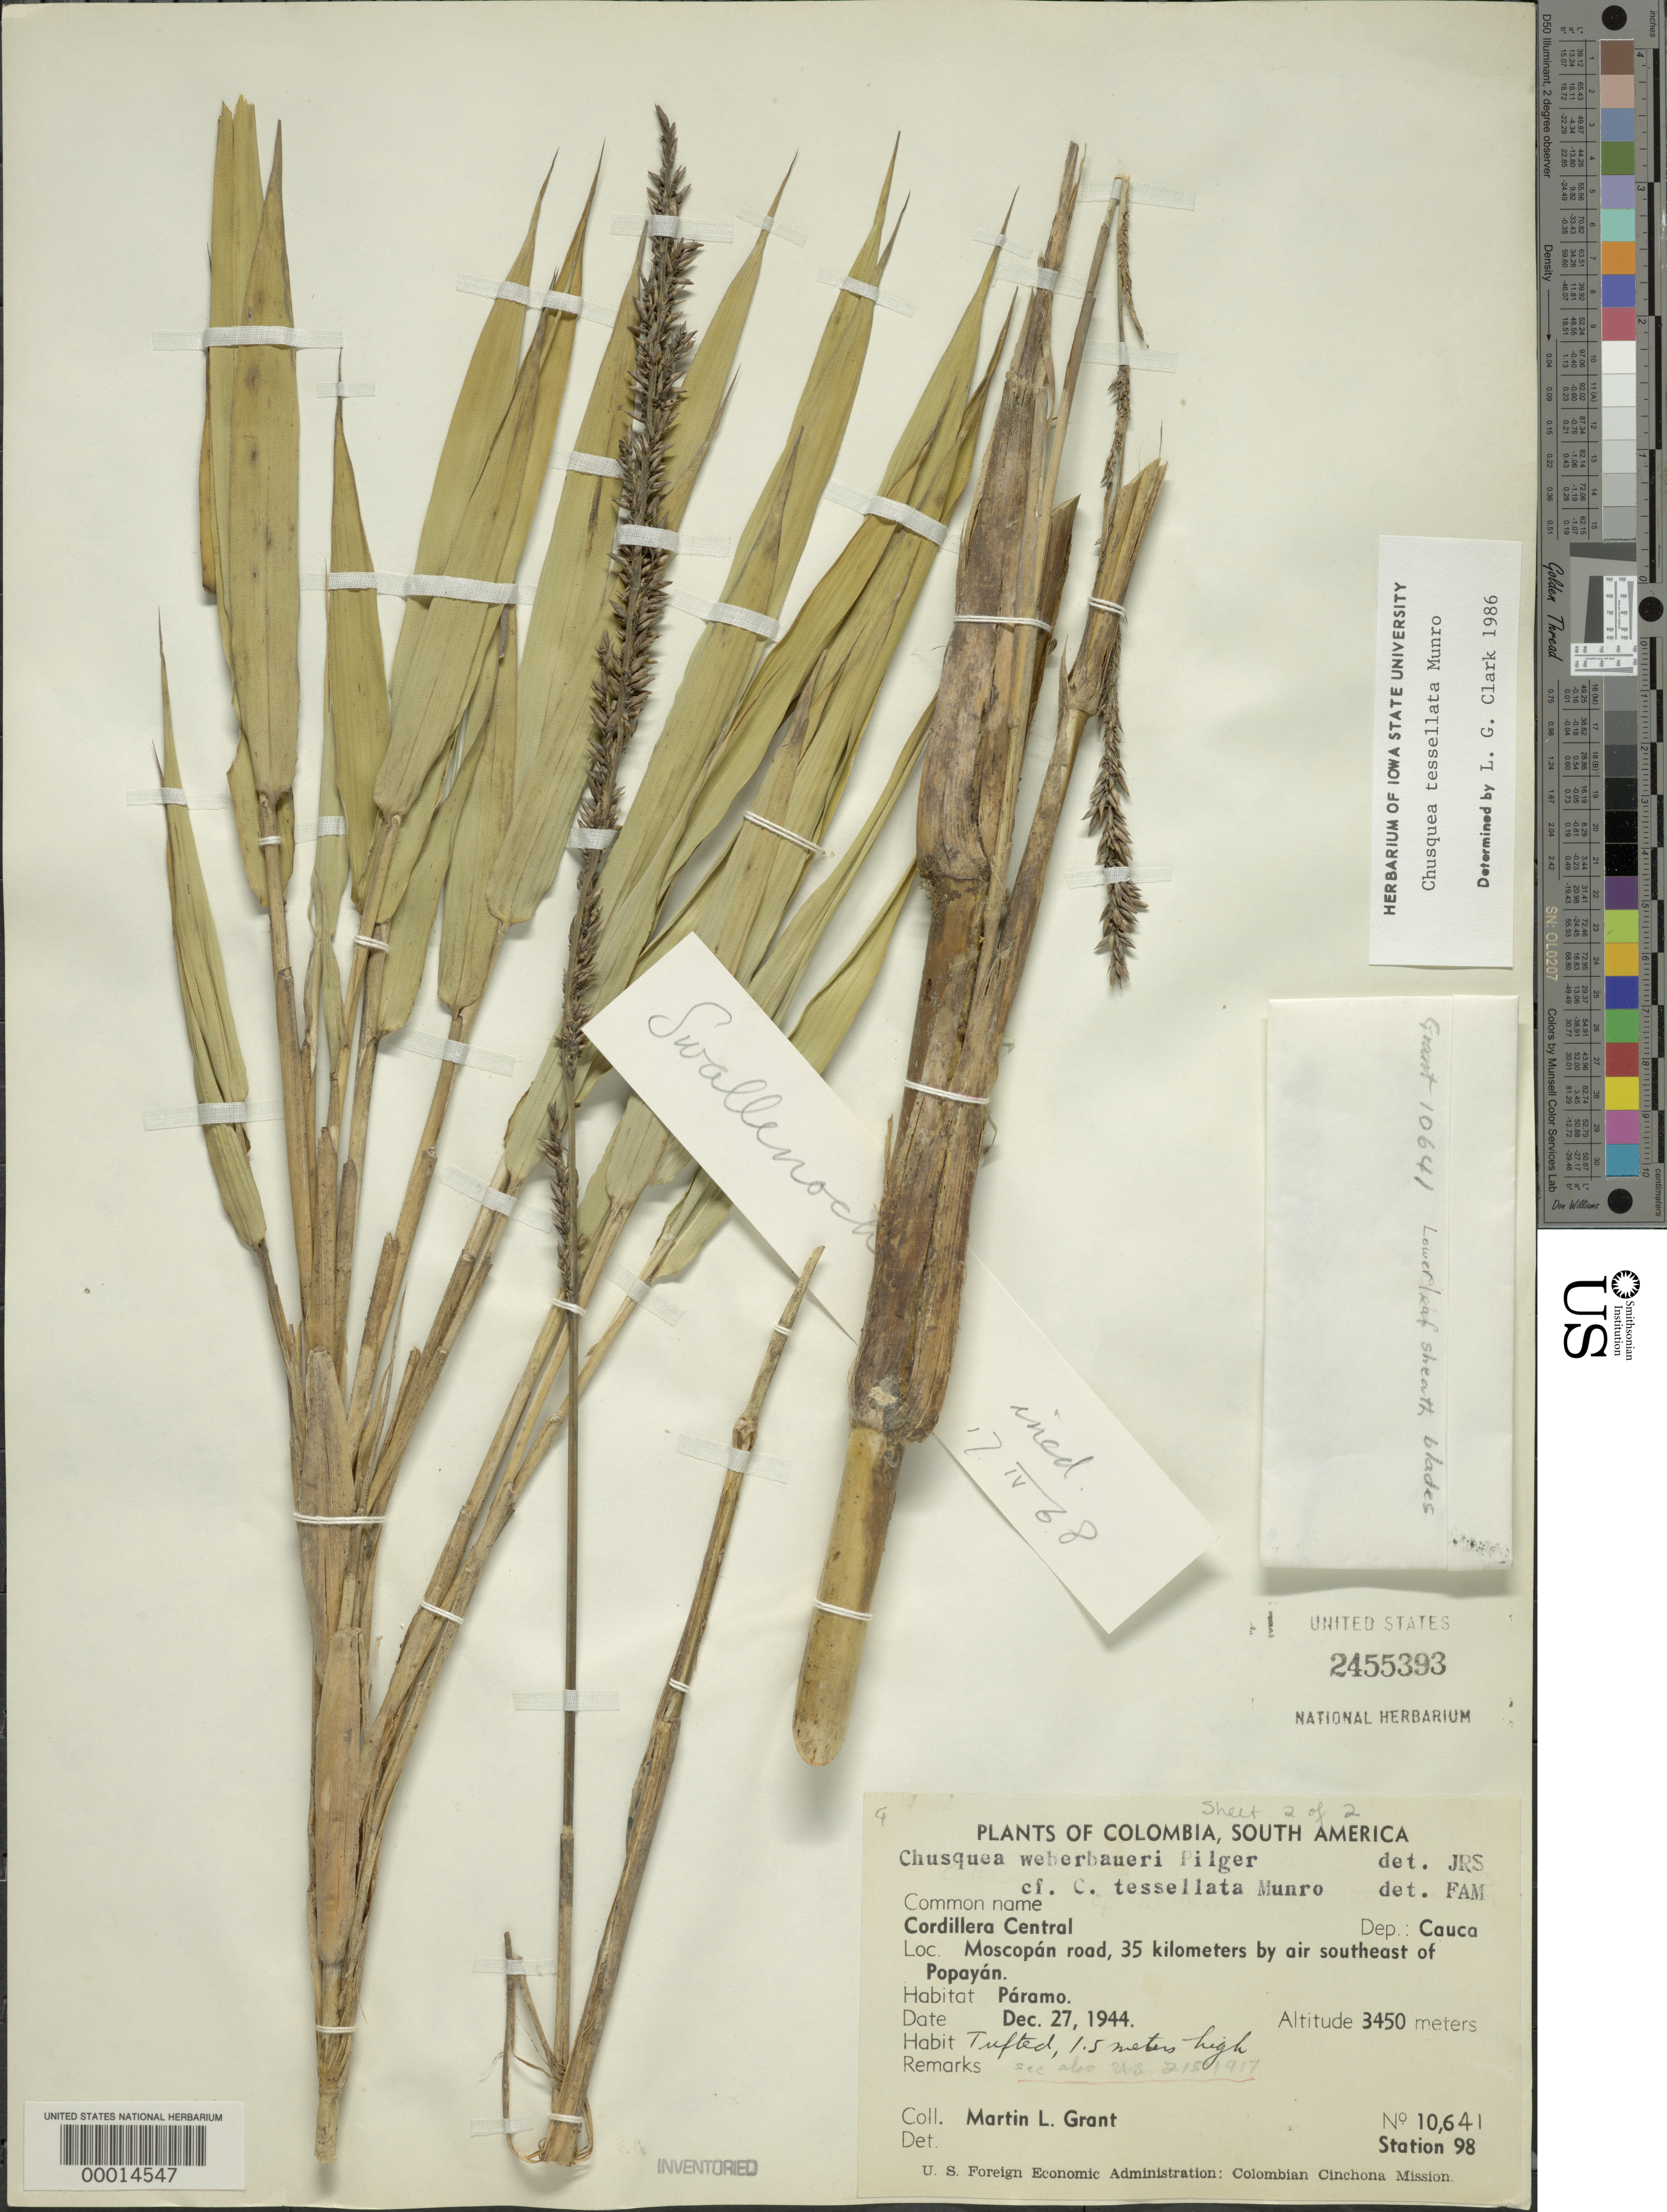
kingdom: Plantae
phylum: Tracheophyta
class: Liliopsida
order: Poales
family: Poaceae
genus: Chusquea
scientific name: Chusquea tessellata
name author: Munro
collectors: M. L. Grant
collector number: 10641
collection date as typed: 27 Dec 1944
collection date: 1944-12-27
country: Colombia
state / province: Cauca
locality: Popayan, Mosco Pan road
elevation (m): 3450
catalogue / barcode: US 2455393